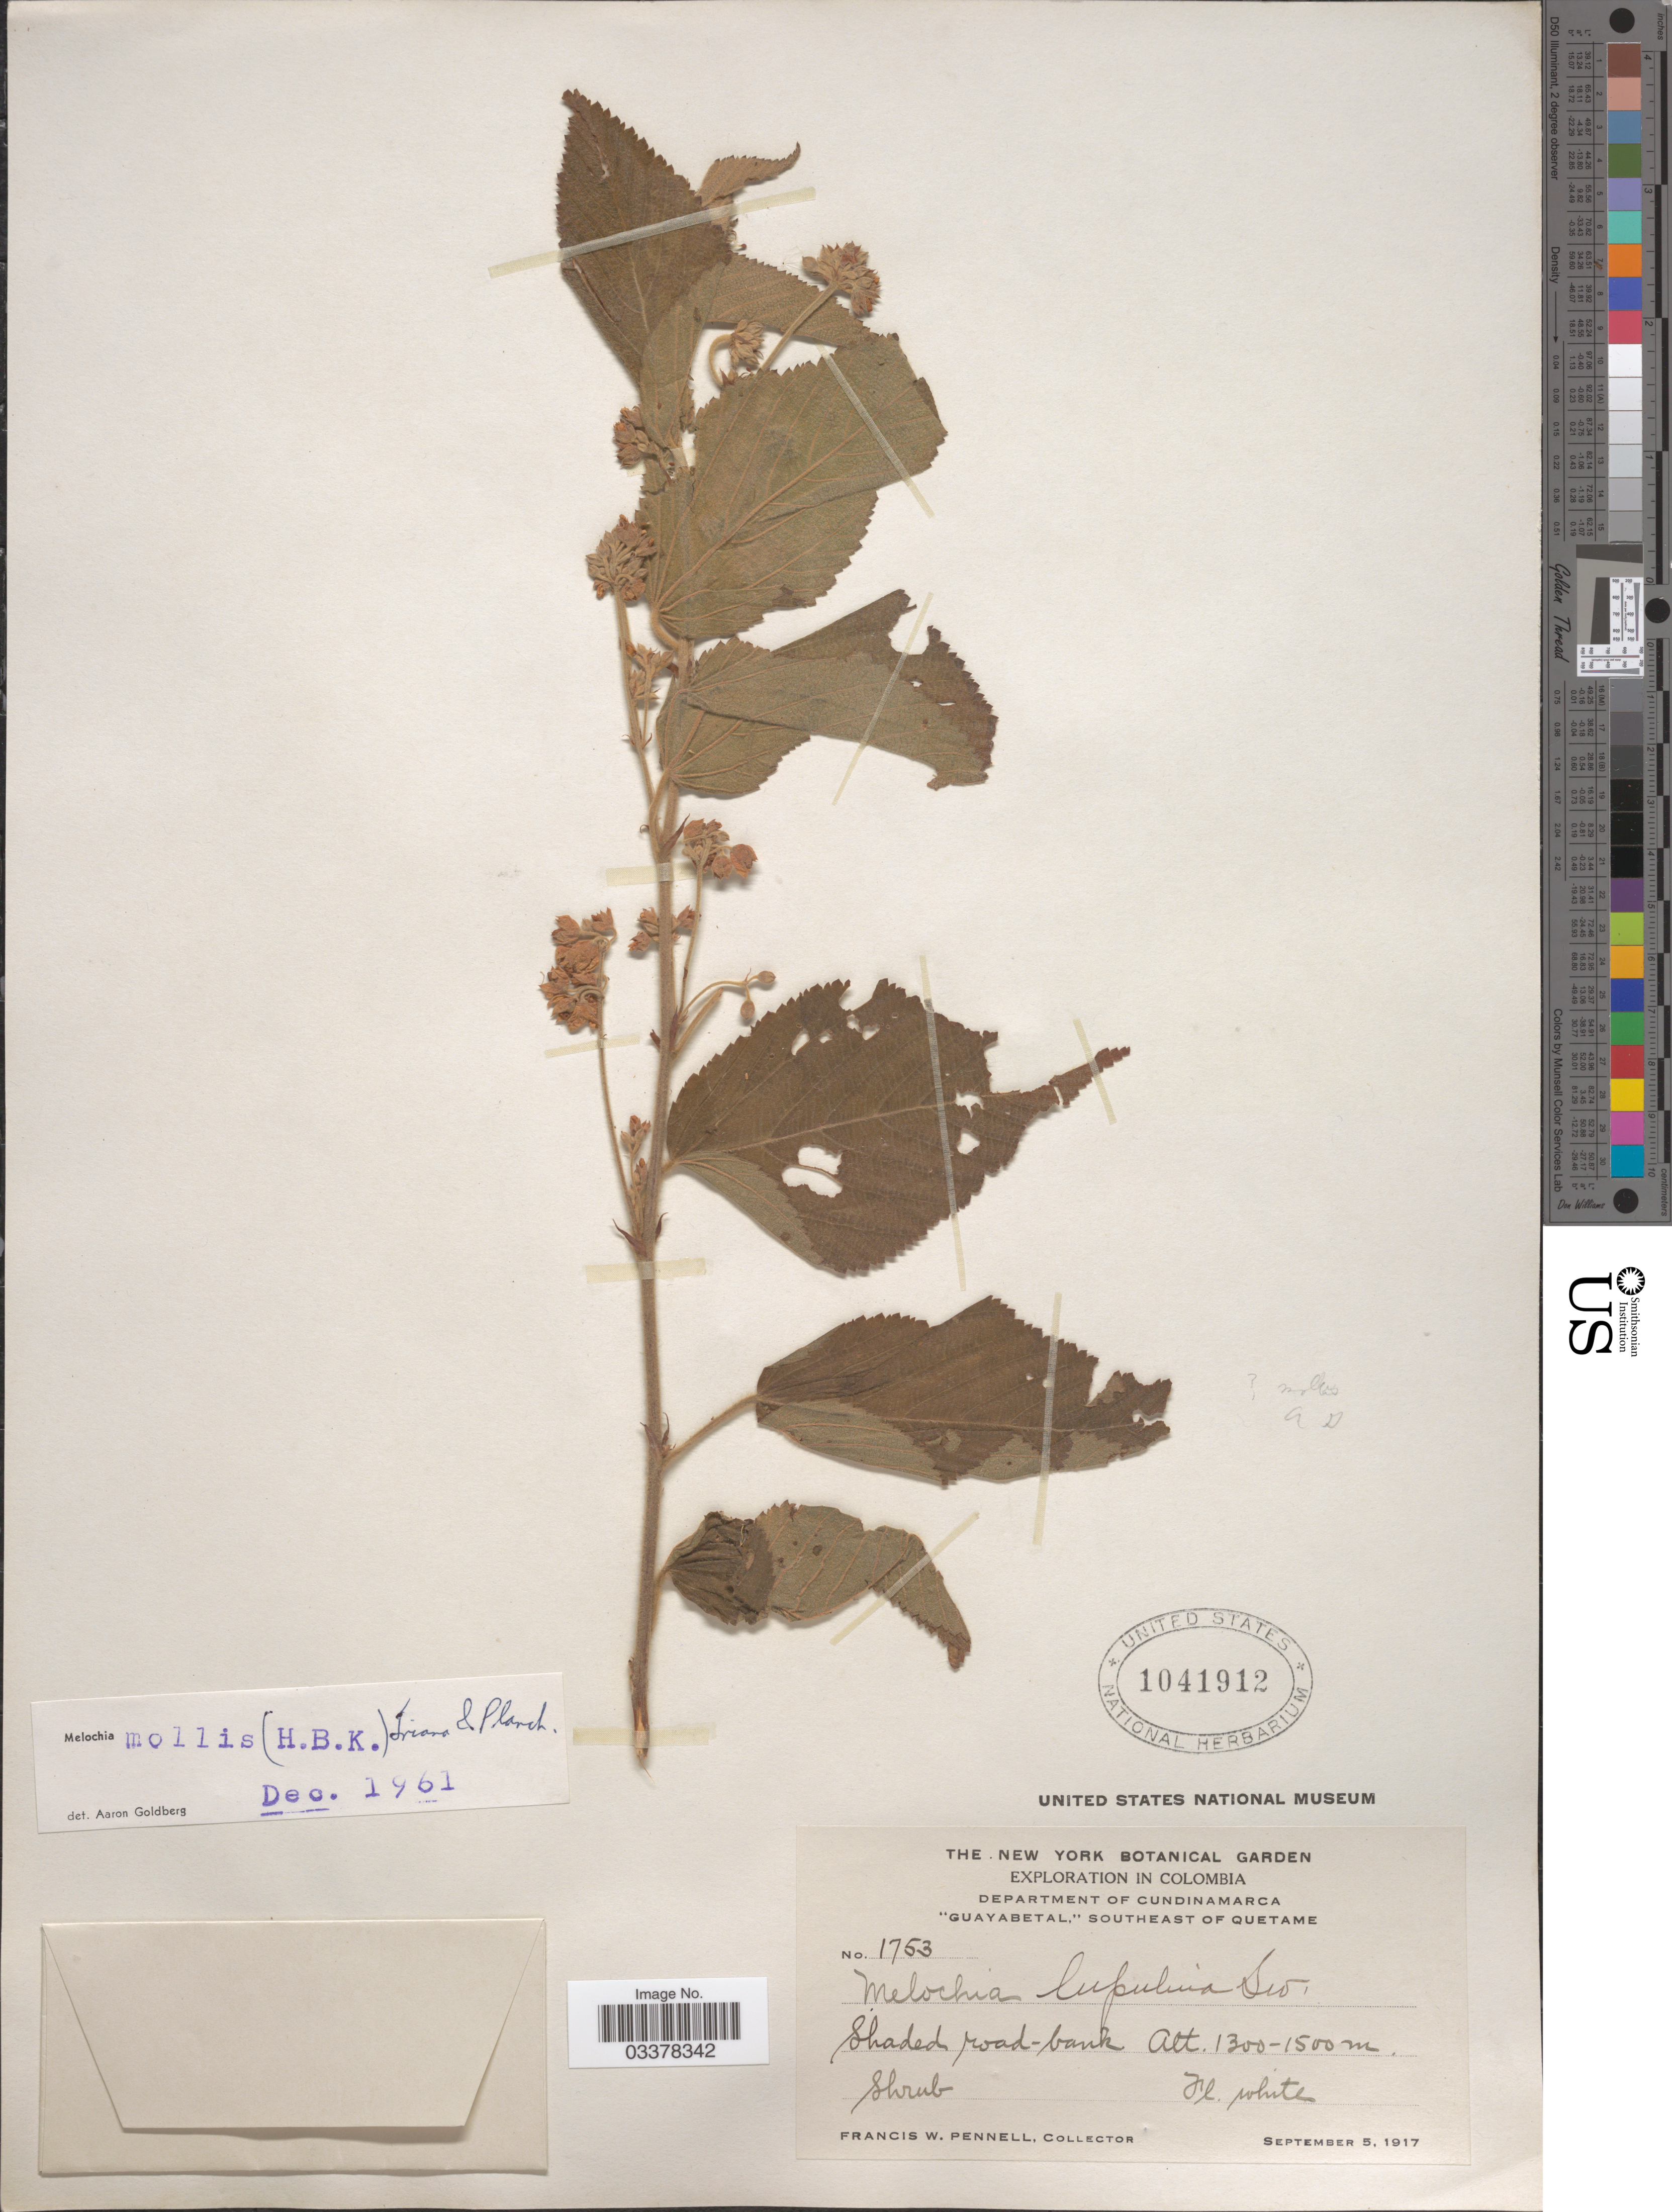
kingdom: Plantae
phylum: Tracheophyta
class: Magnoliopsida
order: Malvales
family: Malvaceae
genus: Melochia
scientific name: Melochia mollis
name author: (Kunth) Triana & Planch.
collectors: F. W. Pennell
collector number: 1753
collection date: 1917-09-05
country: Colombia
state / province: Cundinamarca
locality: Department of Cundinamarca. "Guyabetal", southeast of Quetame.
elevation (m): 1300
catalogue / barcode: US 1041912